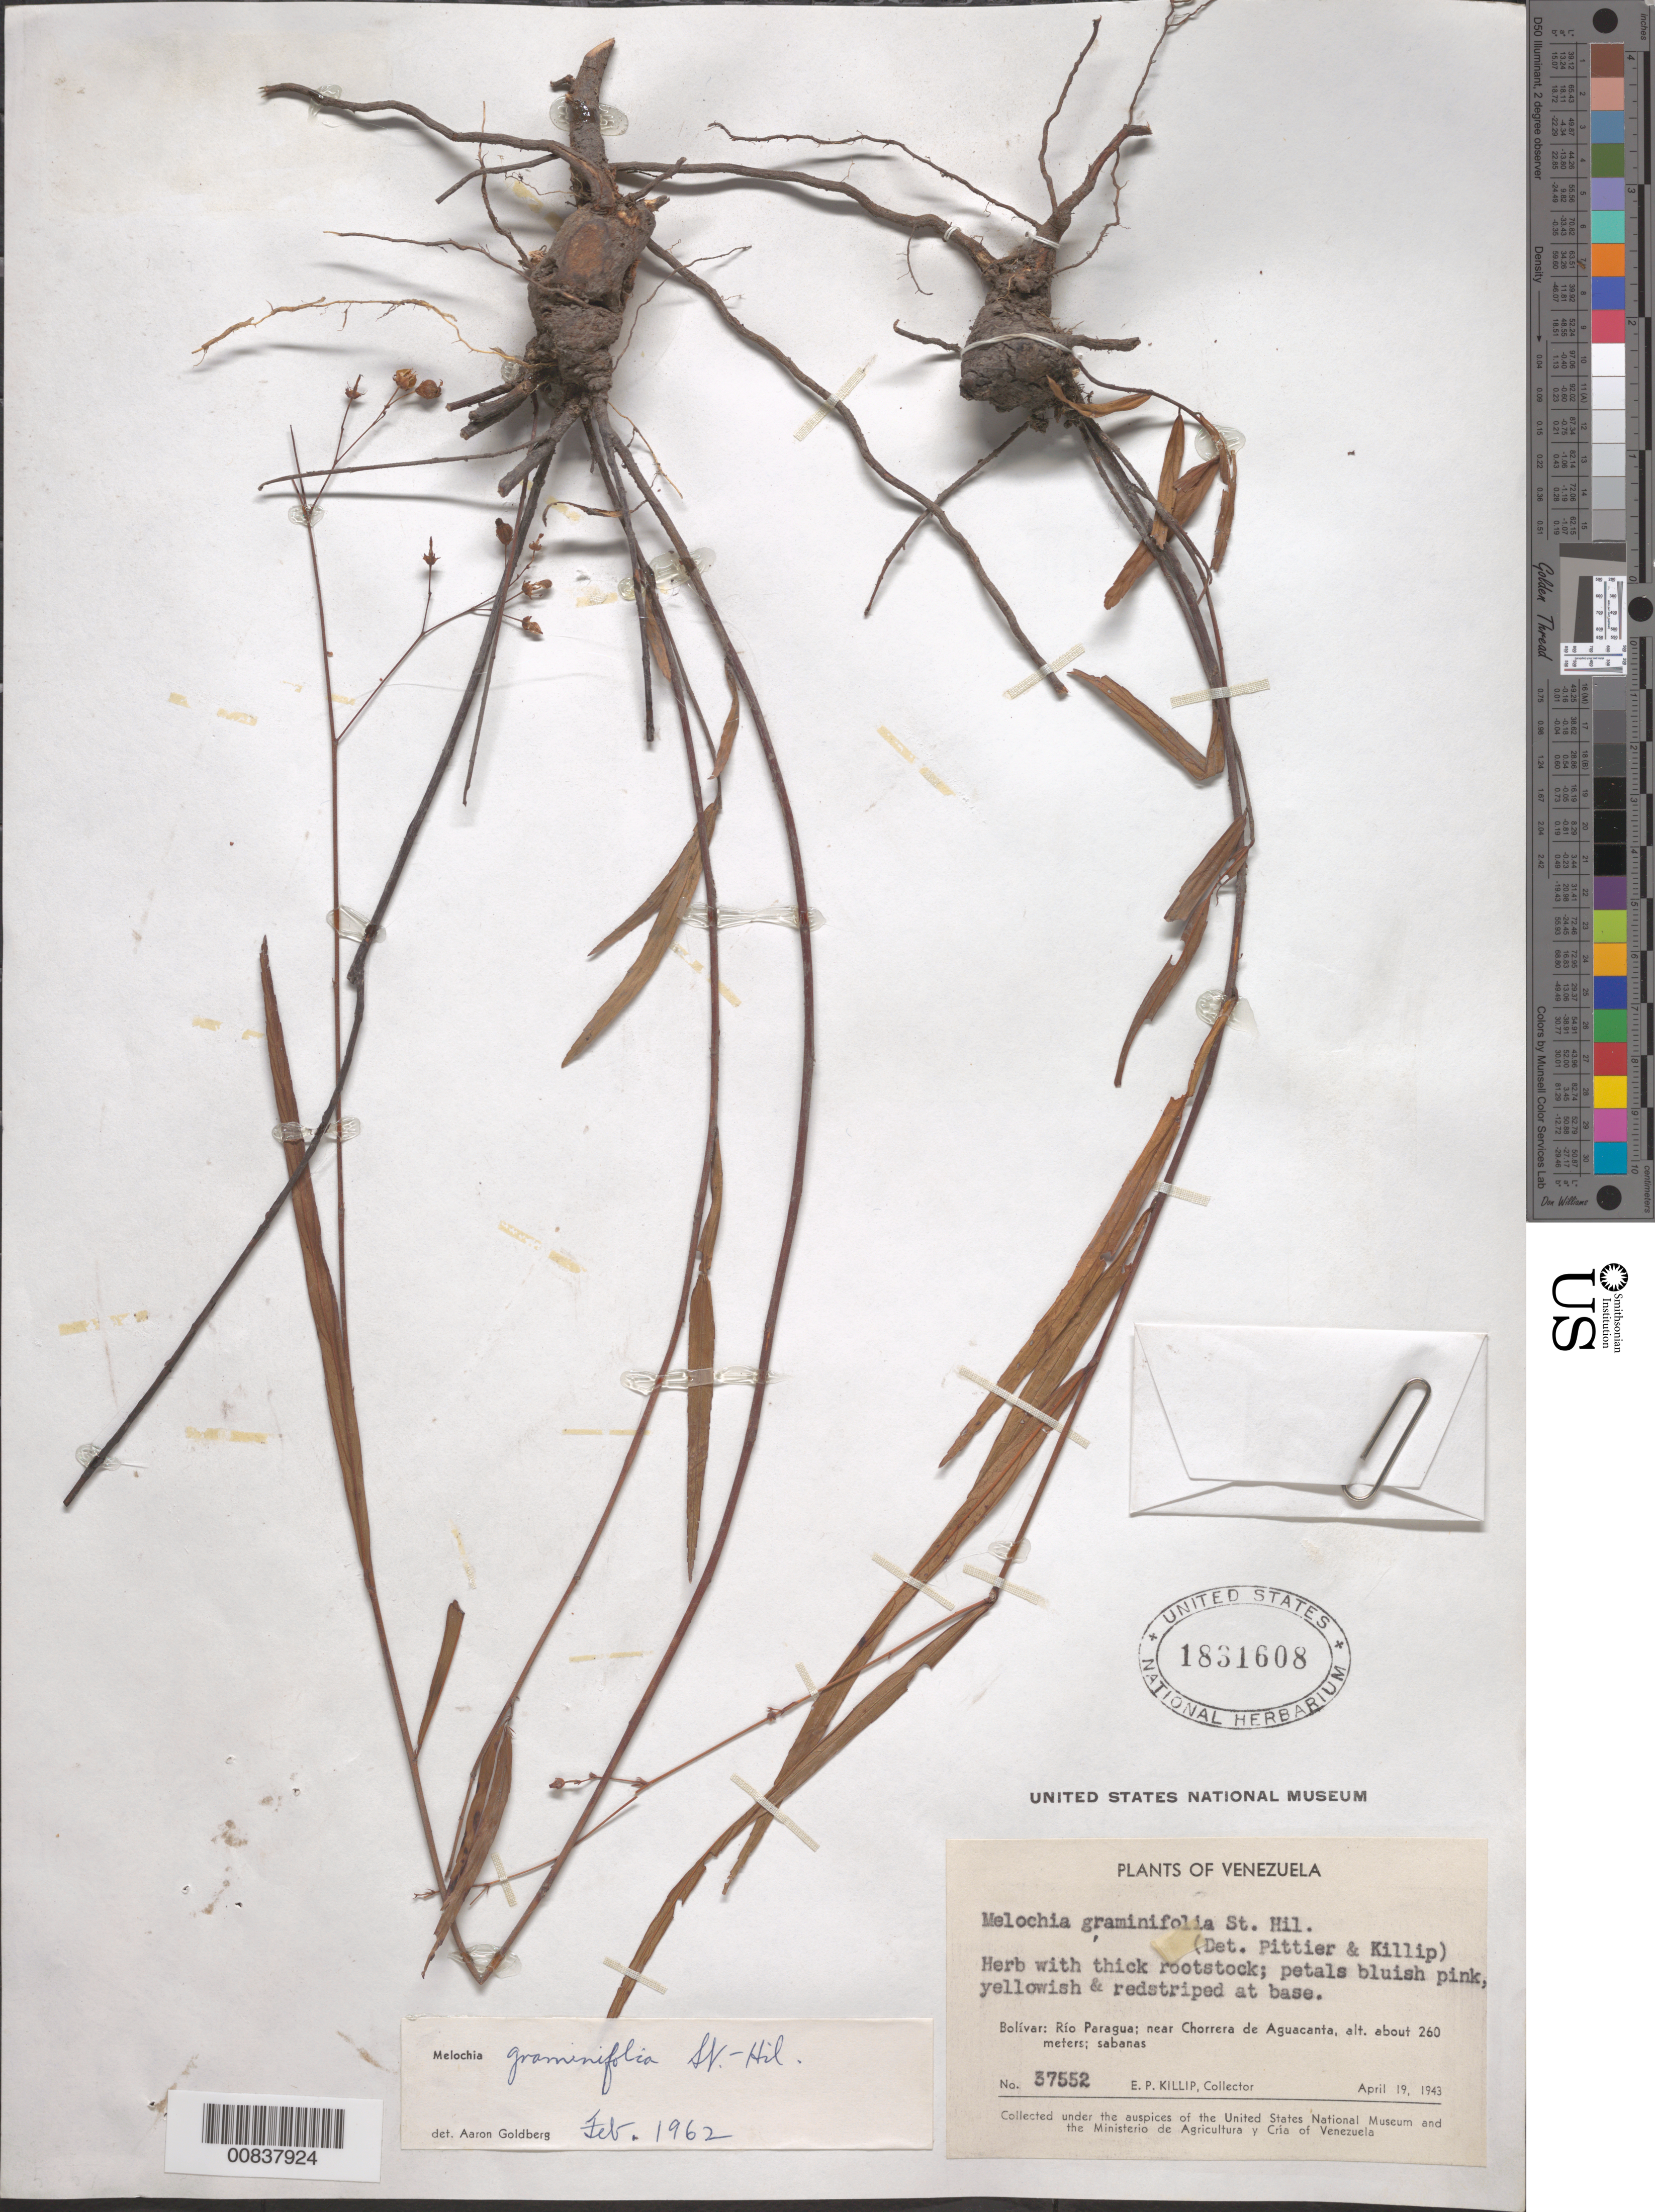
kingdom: Plantae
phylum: Tracheophyta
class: Magnoliopsida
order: Malvales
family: Malvaceae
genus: Melochia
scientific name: Melochia graminifolia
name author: A. St.-Hil.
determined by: Goldberg, Aaron, (US), NMNH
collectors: E. P. Killip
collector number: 37552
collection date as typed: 19-Apr-43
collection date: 1943-04-19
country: Venezuela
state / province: Bolívar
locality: Río Paragua, near Chorrera de Aguacanta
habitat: Sabanas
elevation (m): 260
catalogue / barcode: US 1831608